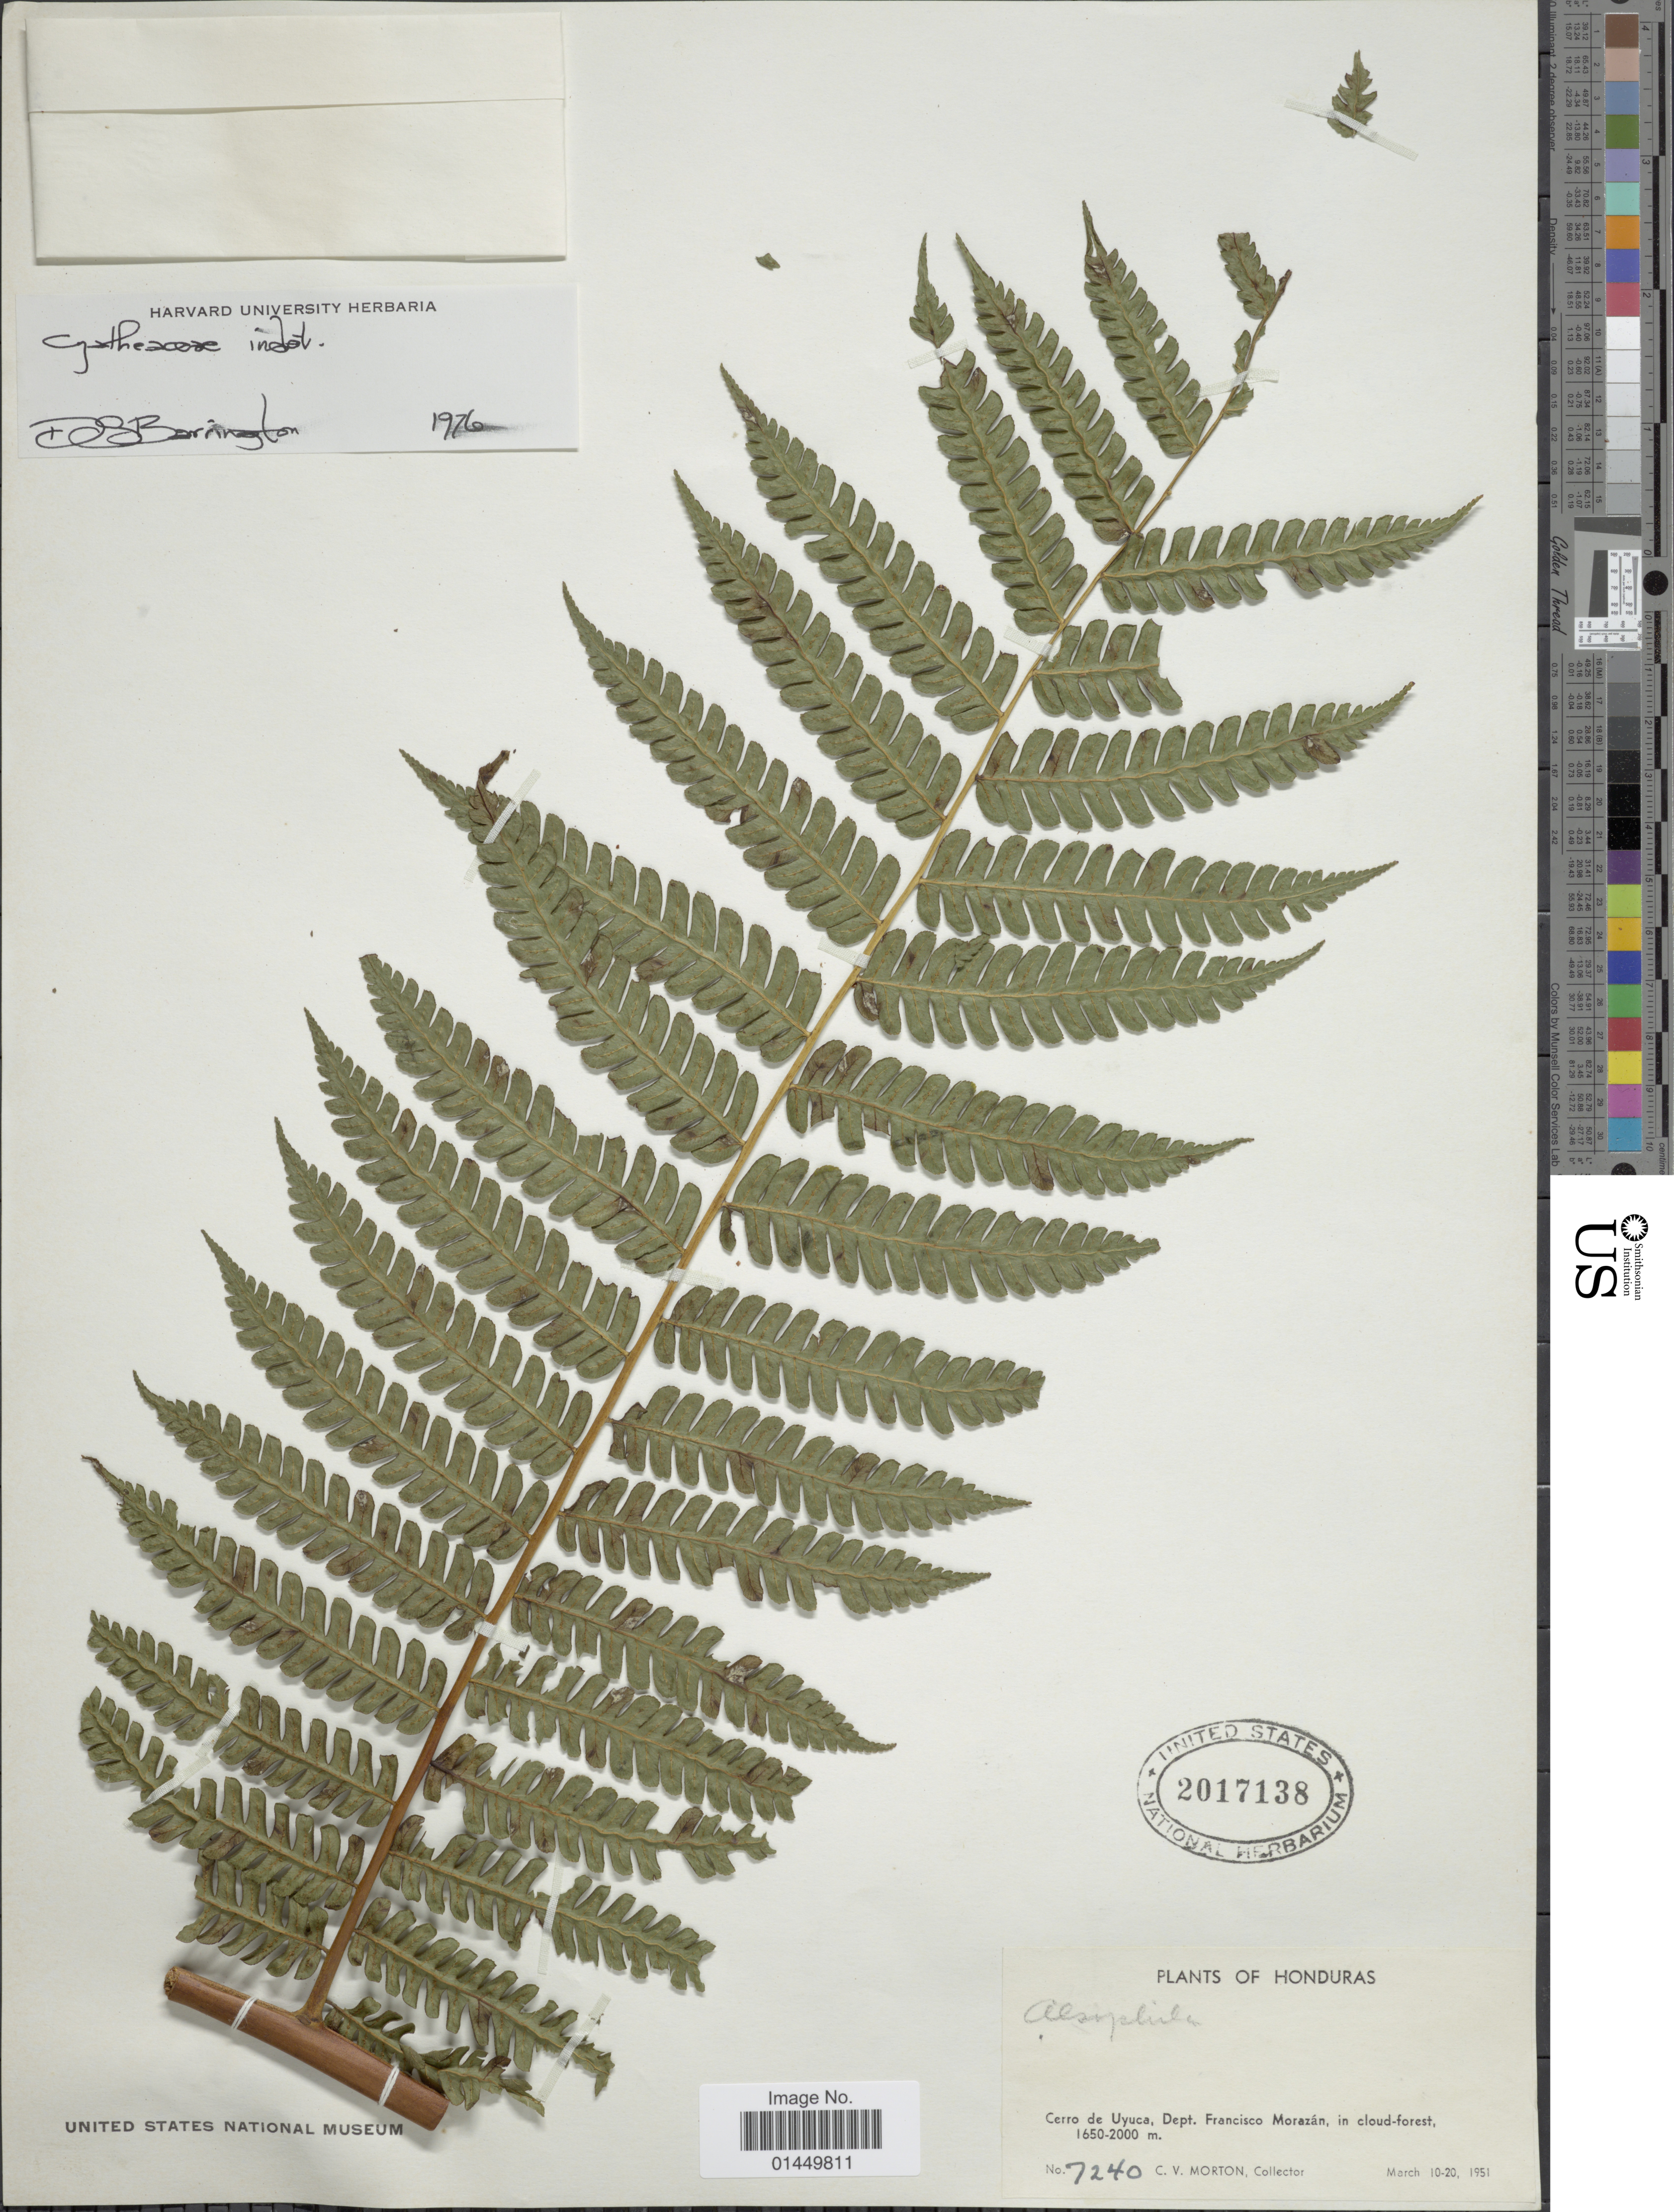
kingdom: Plantae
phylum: Tracheophyta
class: Polypodiopsida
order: Cyatheales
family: Cyatheaceae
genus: Cyathea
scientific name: Cyathea sp.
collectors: C. V. Morton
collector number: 7240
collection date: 1951-03-10/1951-03-20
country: Honduras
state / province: Fco. Morazán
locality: Cerro de Uyuca, Dept. Francisco Morazan, in cloud-forest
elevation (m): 1650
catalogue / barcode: US 2017138